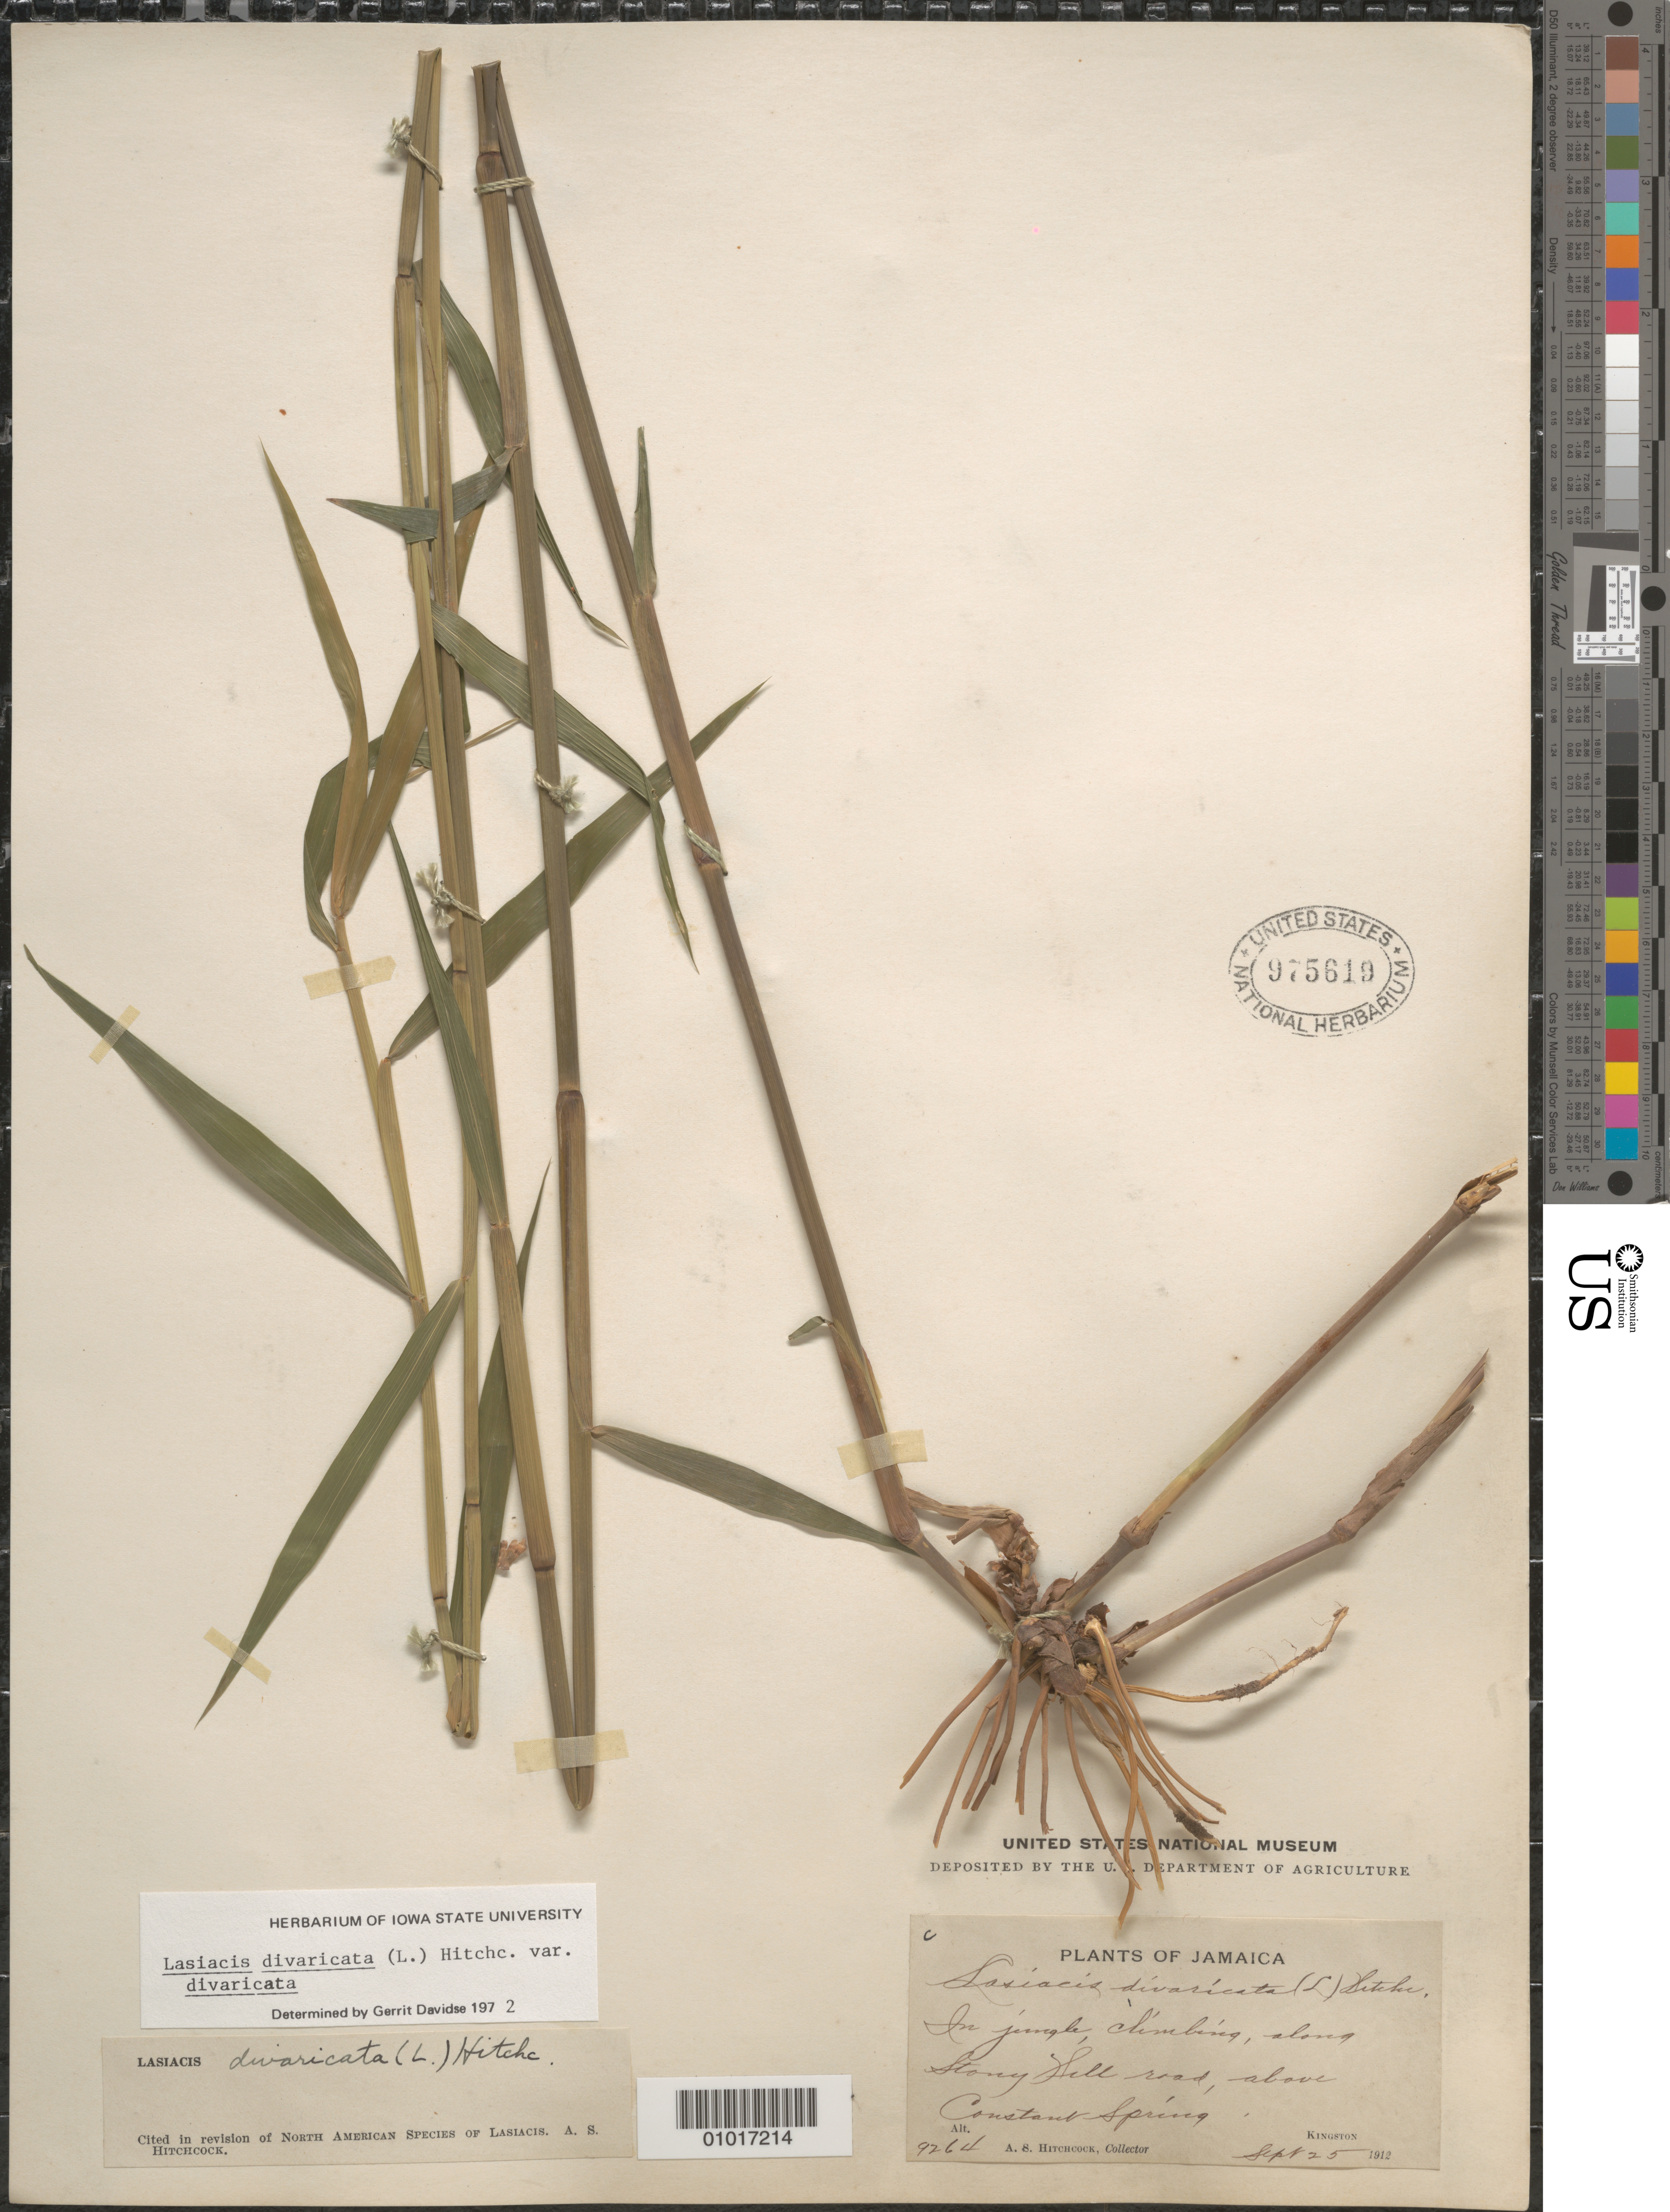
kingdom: Plantae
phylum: Tracheophyta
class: Liliopsida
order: Poales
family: Poaceae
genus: Lasiacis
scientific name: Lasiacis divaricata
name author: (L.) Hitchc.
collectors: A. S. Hitchcock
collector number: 9264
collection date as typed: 25 Sep 1912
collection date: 1912-09-25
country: Jamaica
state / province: Kingston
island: Jamaica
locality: along Strong Hill road, above constant spring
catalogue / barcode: US 975613